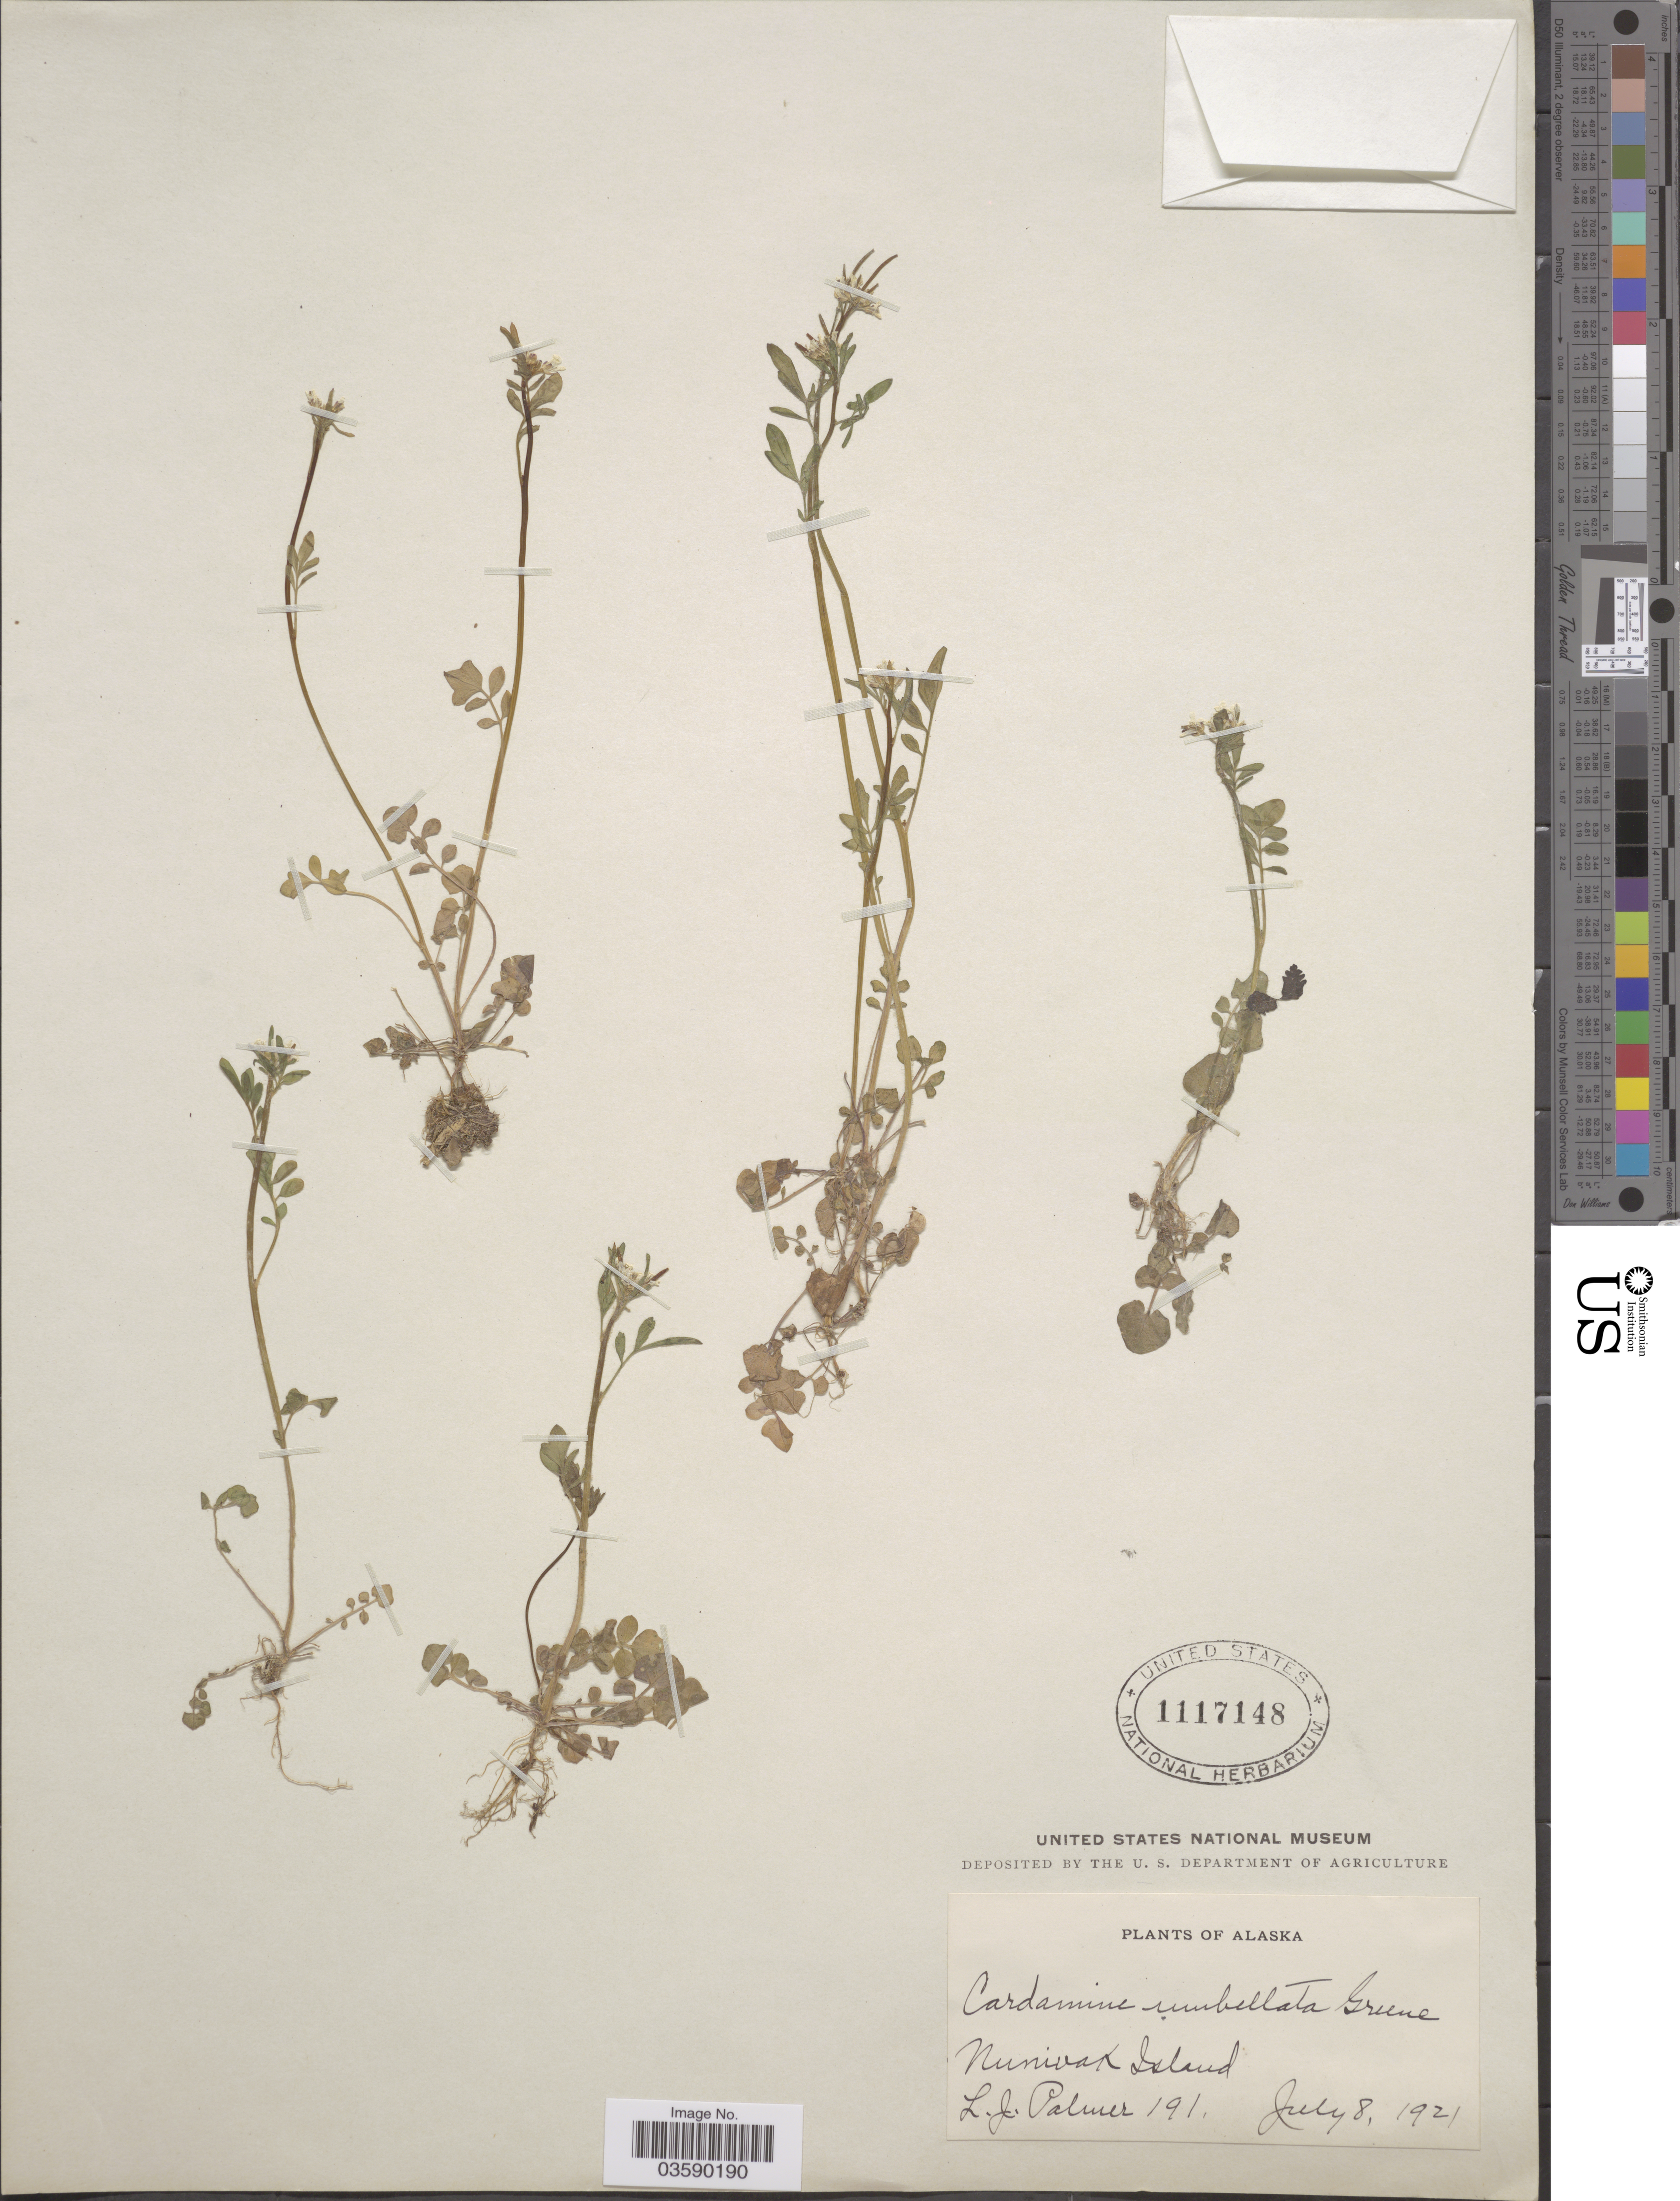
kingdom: Plantae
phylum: Tracheophyta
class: Magnoliopsida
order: Brassicales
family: Brassicaceae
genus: Cardamine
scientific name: Cardamine umbellata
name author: Greene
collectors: L. J. Palmer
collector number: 191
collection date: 1921-07-08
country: United States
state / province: Alaska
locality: Nunivak Island.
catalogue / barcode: US 1117148